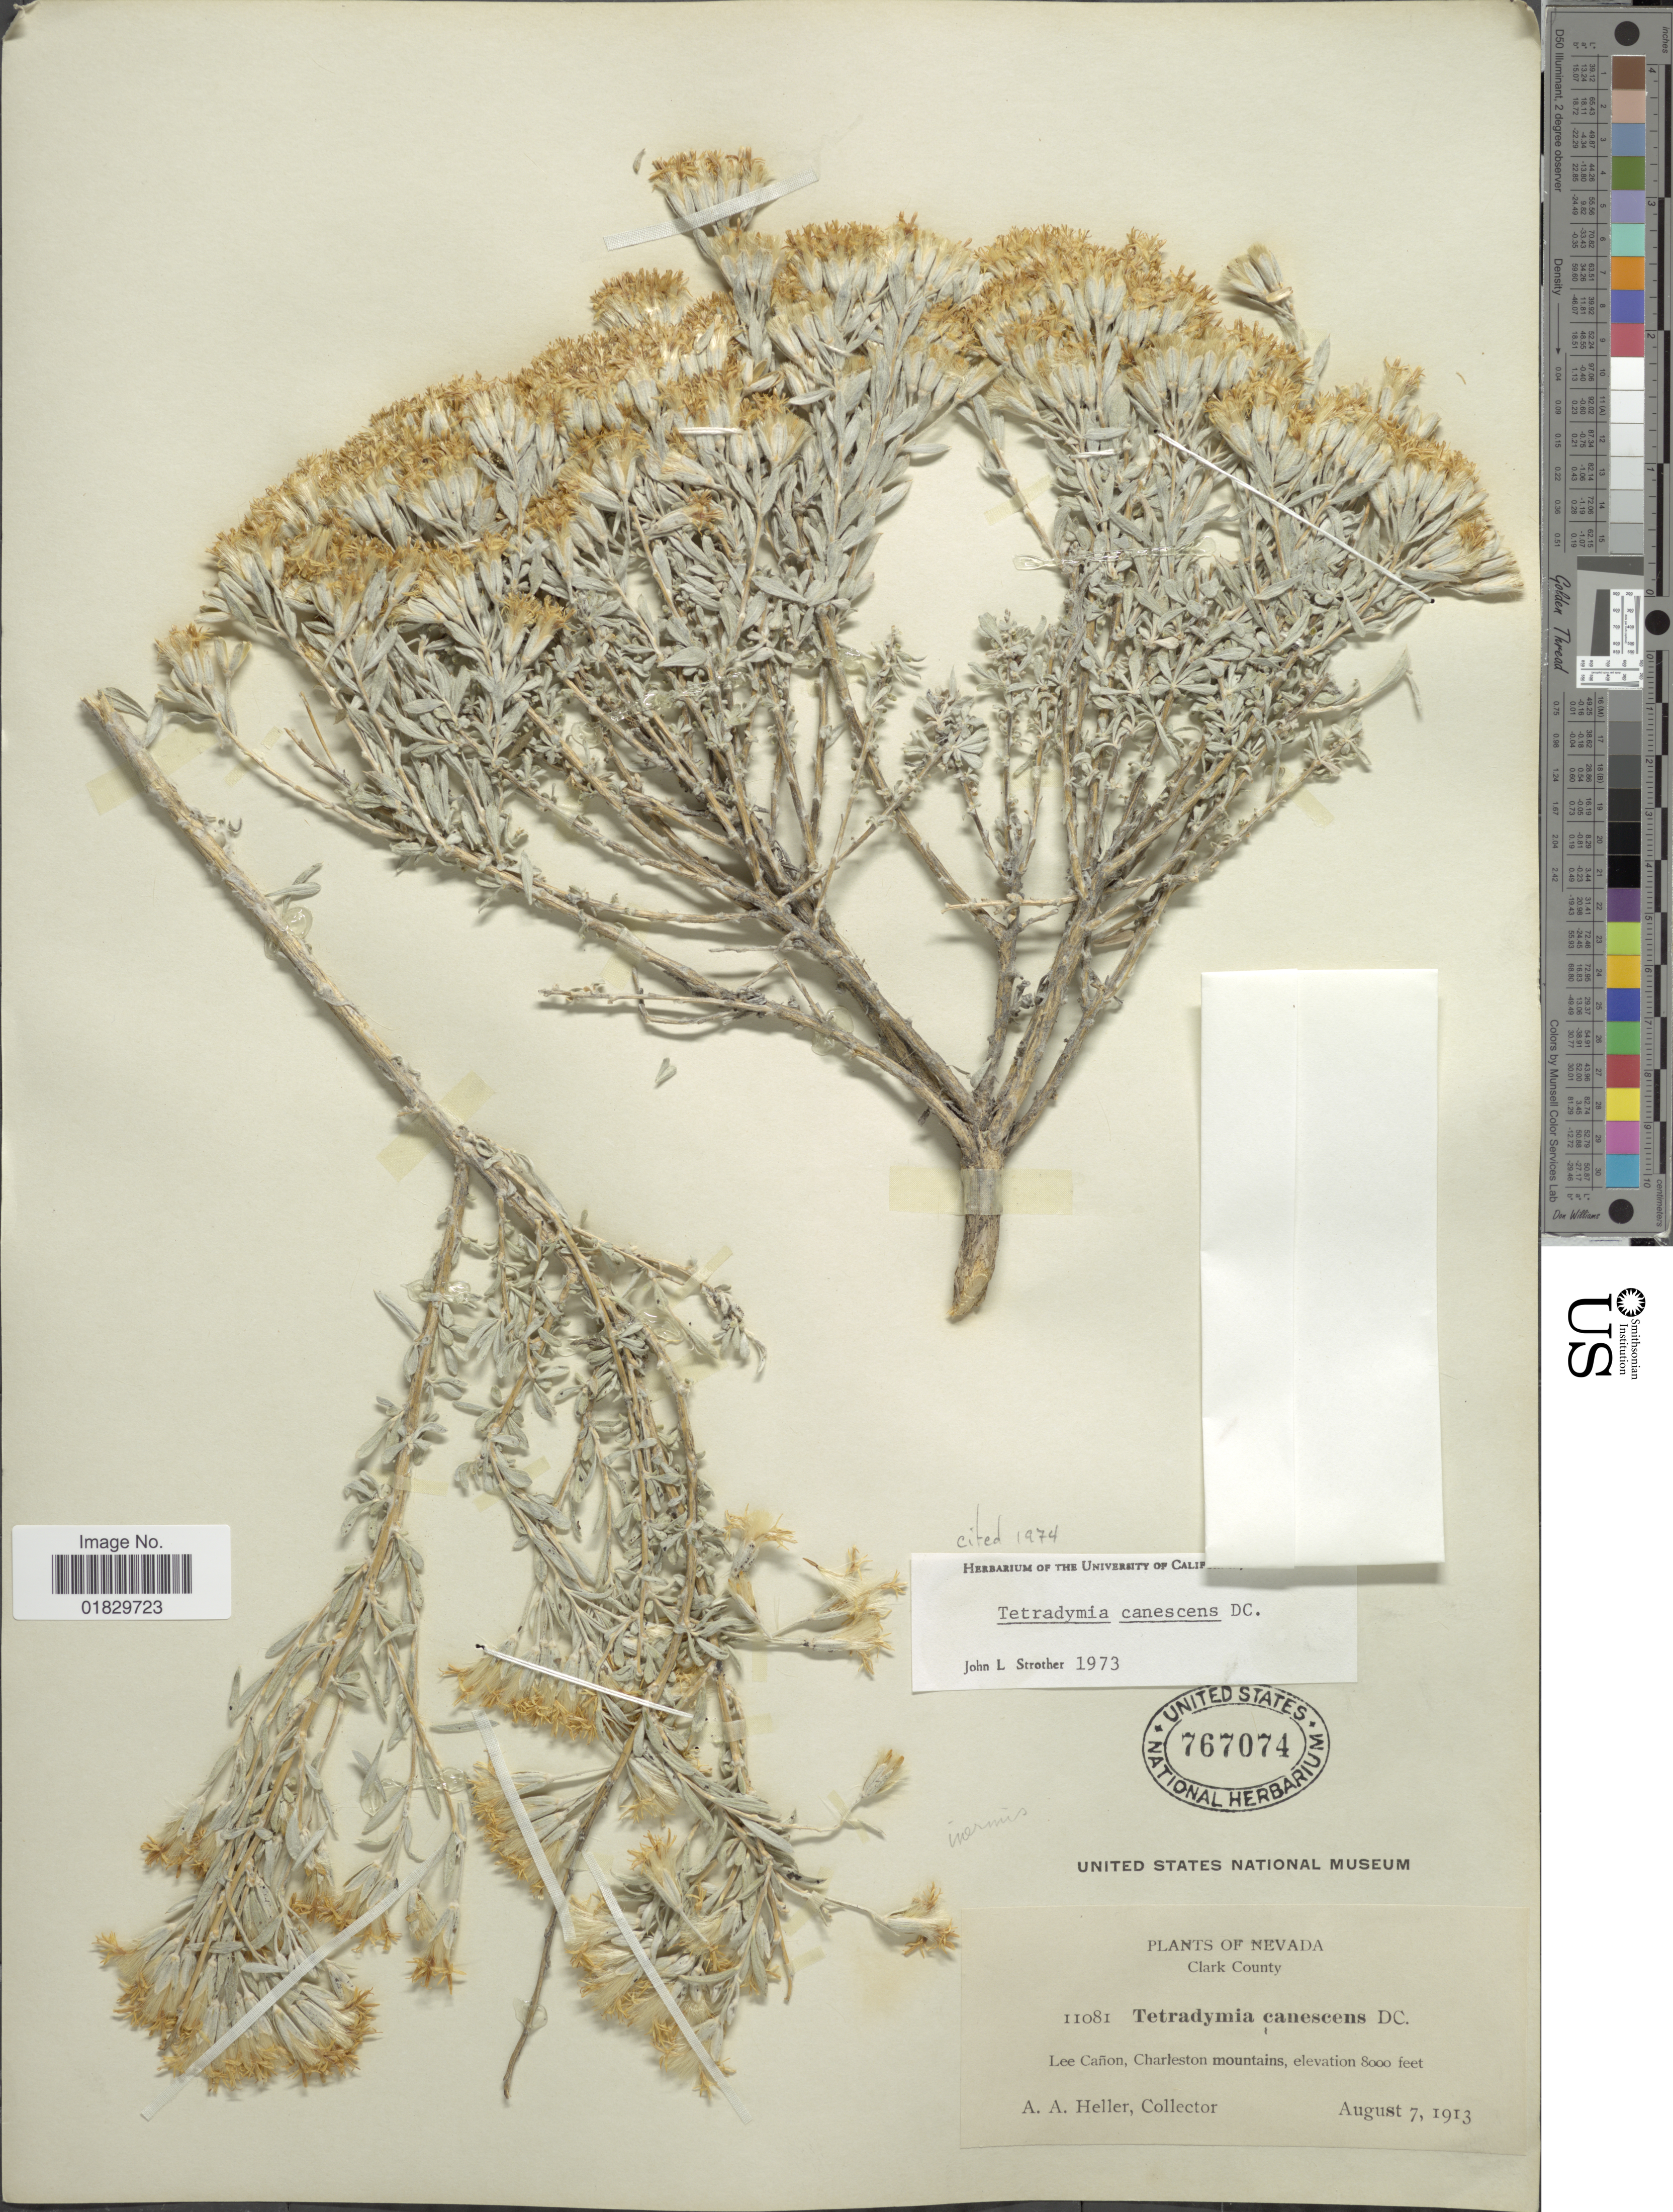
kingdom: Plantae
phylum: Tracheophyta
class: Magnoliopsida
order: Asterales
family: Asteraceae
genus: Tetradymia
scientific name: Tetradymia canescens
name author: DC.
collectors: A. A. Heller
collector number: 11081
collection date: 1913-08-07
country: United States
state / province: Nevada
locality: Clark County. Lee Cañon, Charleston mountains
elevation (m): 2438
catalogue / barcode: US 767074